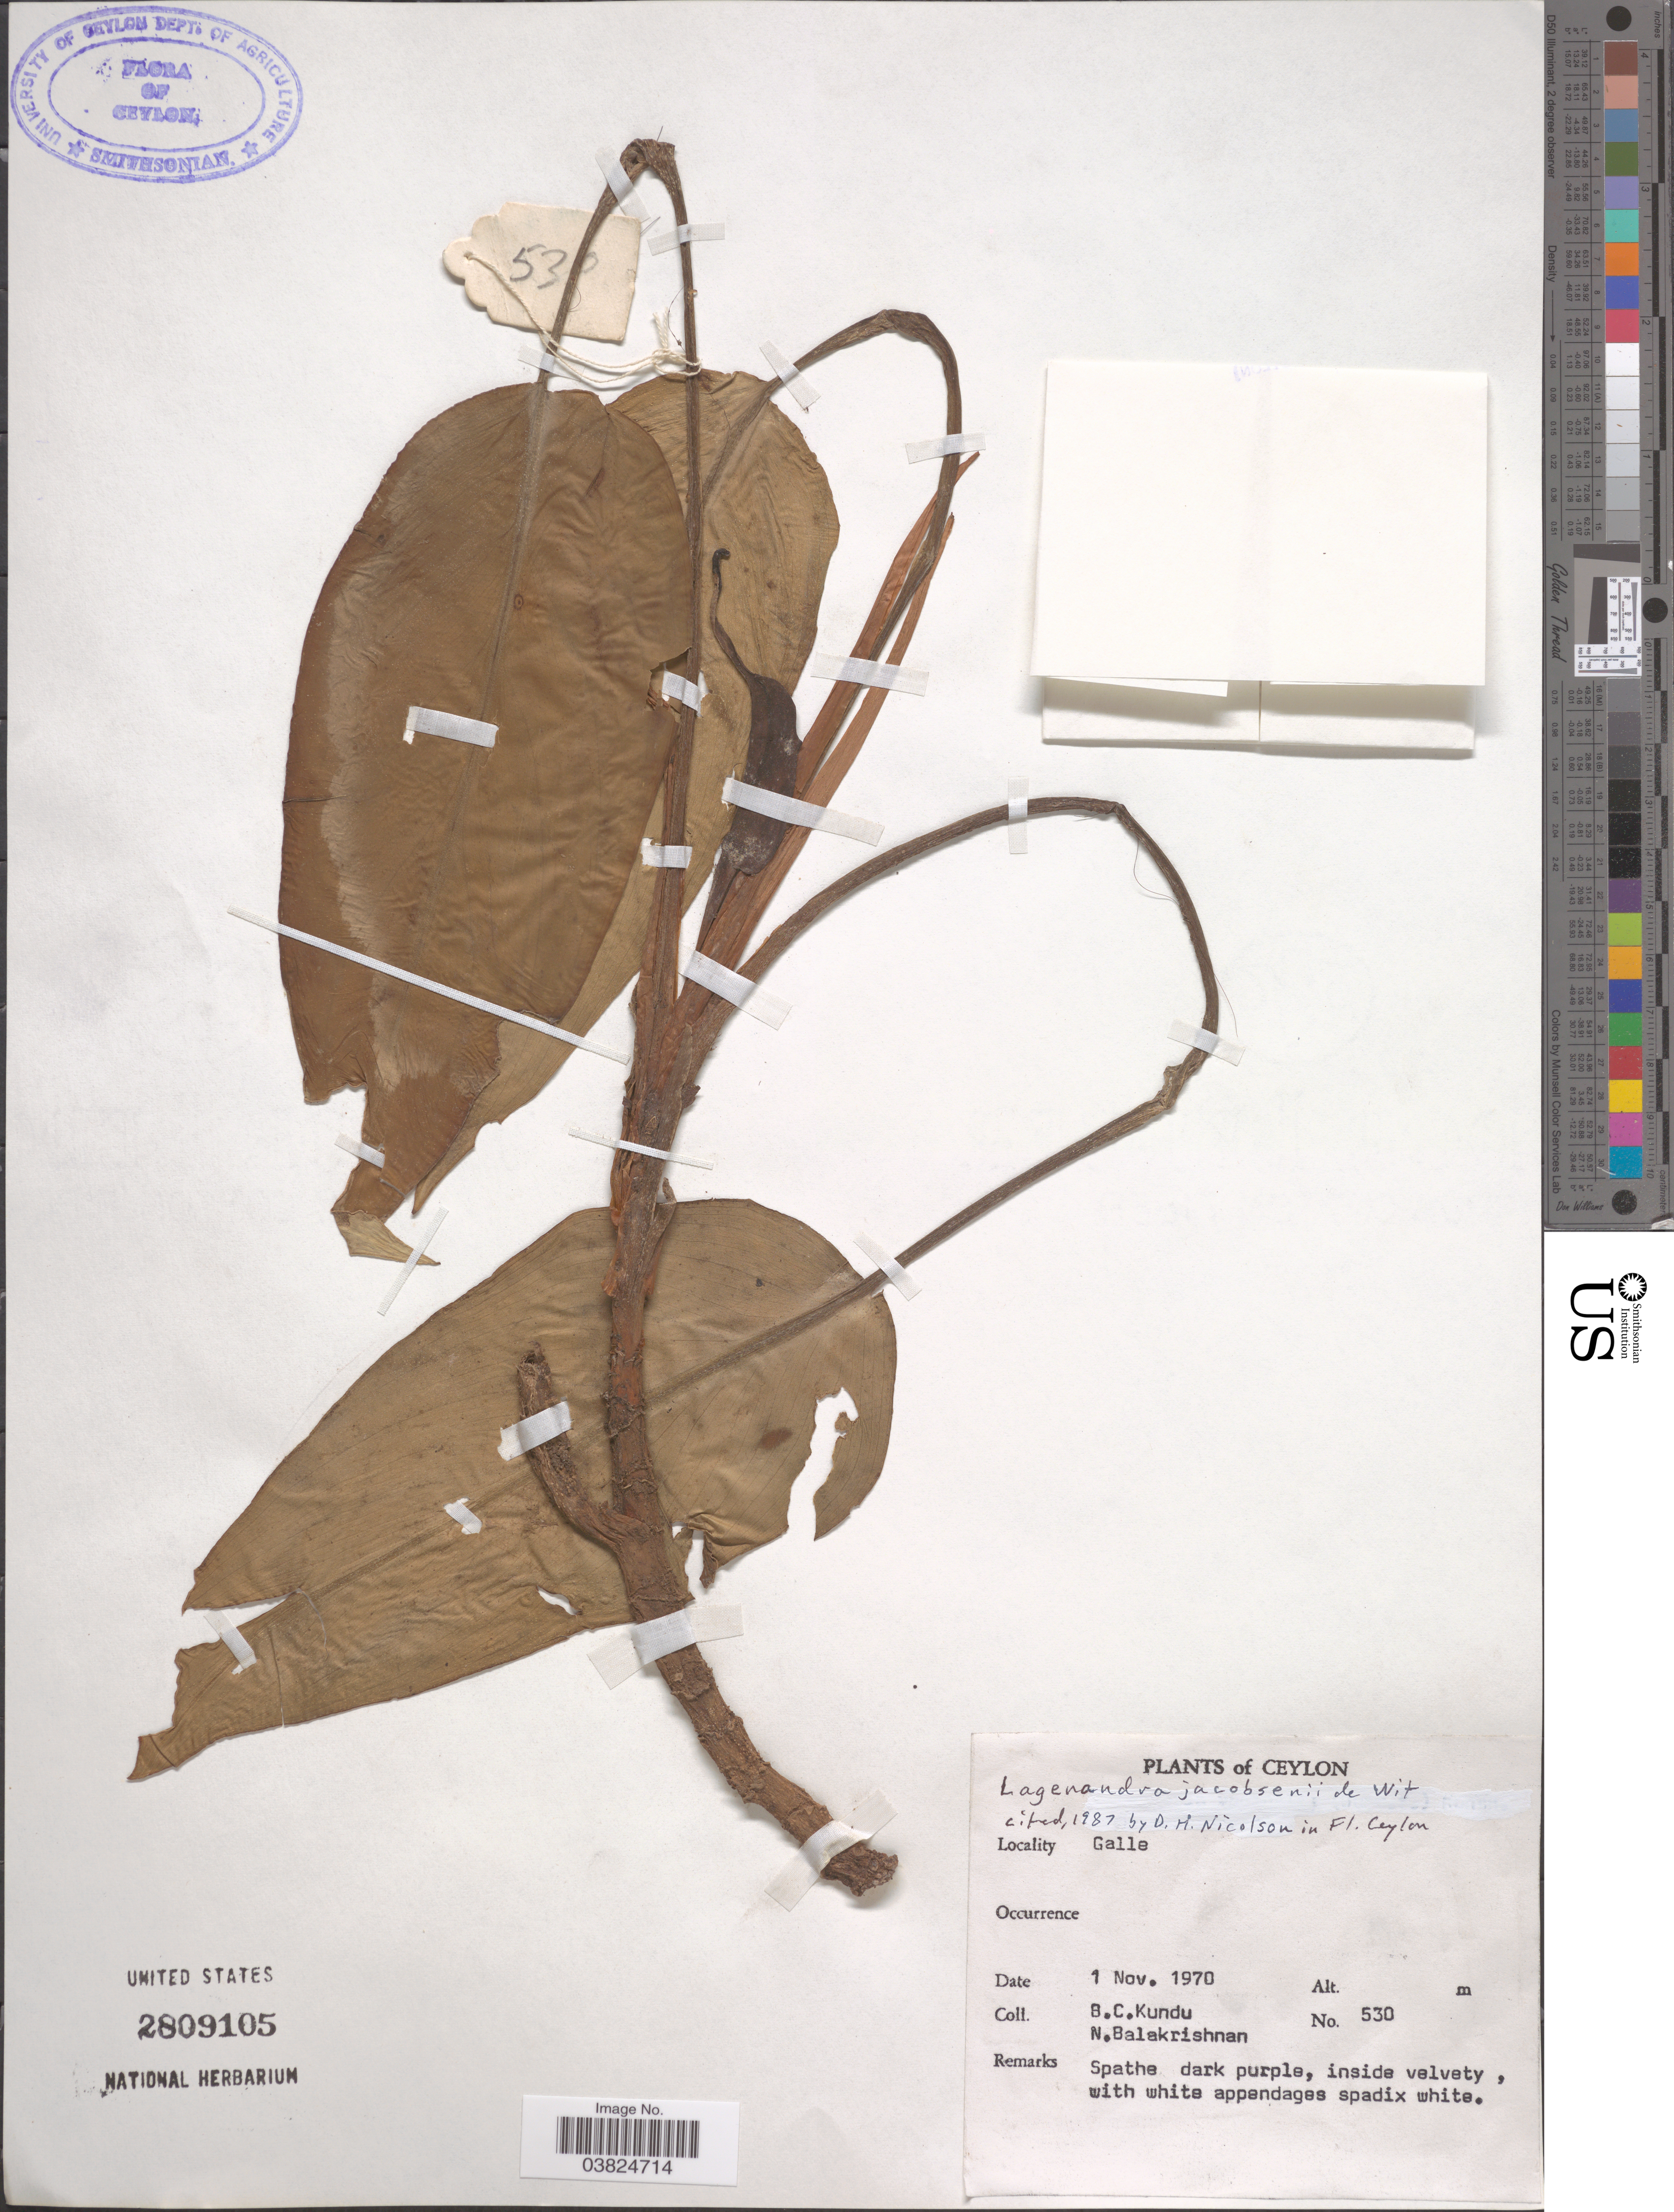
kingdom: Plantae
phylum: Tracheophyta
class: Liliopsida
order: Alismatales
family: Araceae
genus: Lagenandra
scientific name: Lagenandra jacobsenii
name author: de Wit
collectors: B. C. Kundu & N. Balakrishnan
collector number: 530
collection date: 1970-11-01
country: Sri Lanka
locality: Ceylon. Galle.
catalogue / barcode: US 2809105